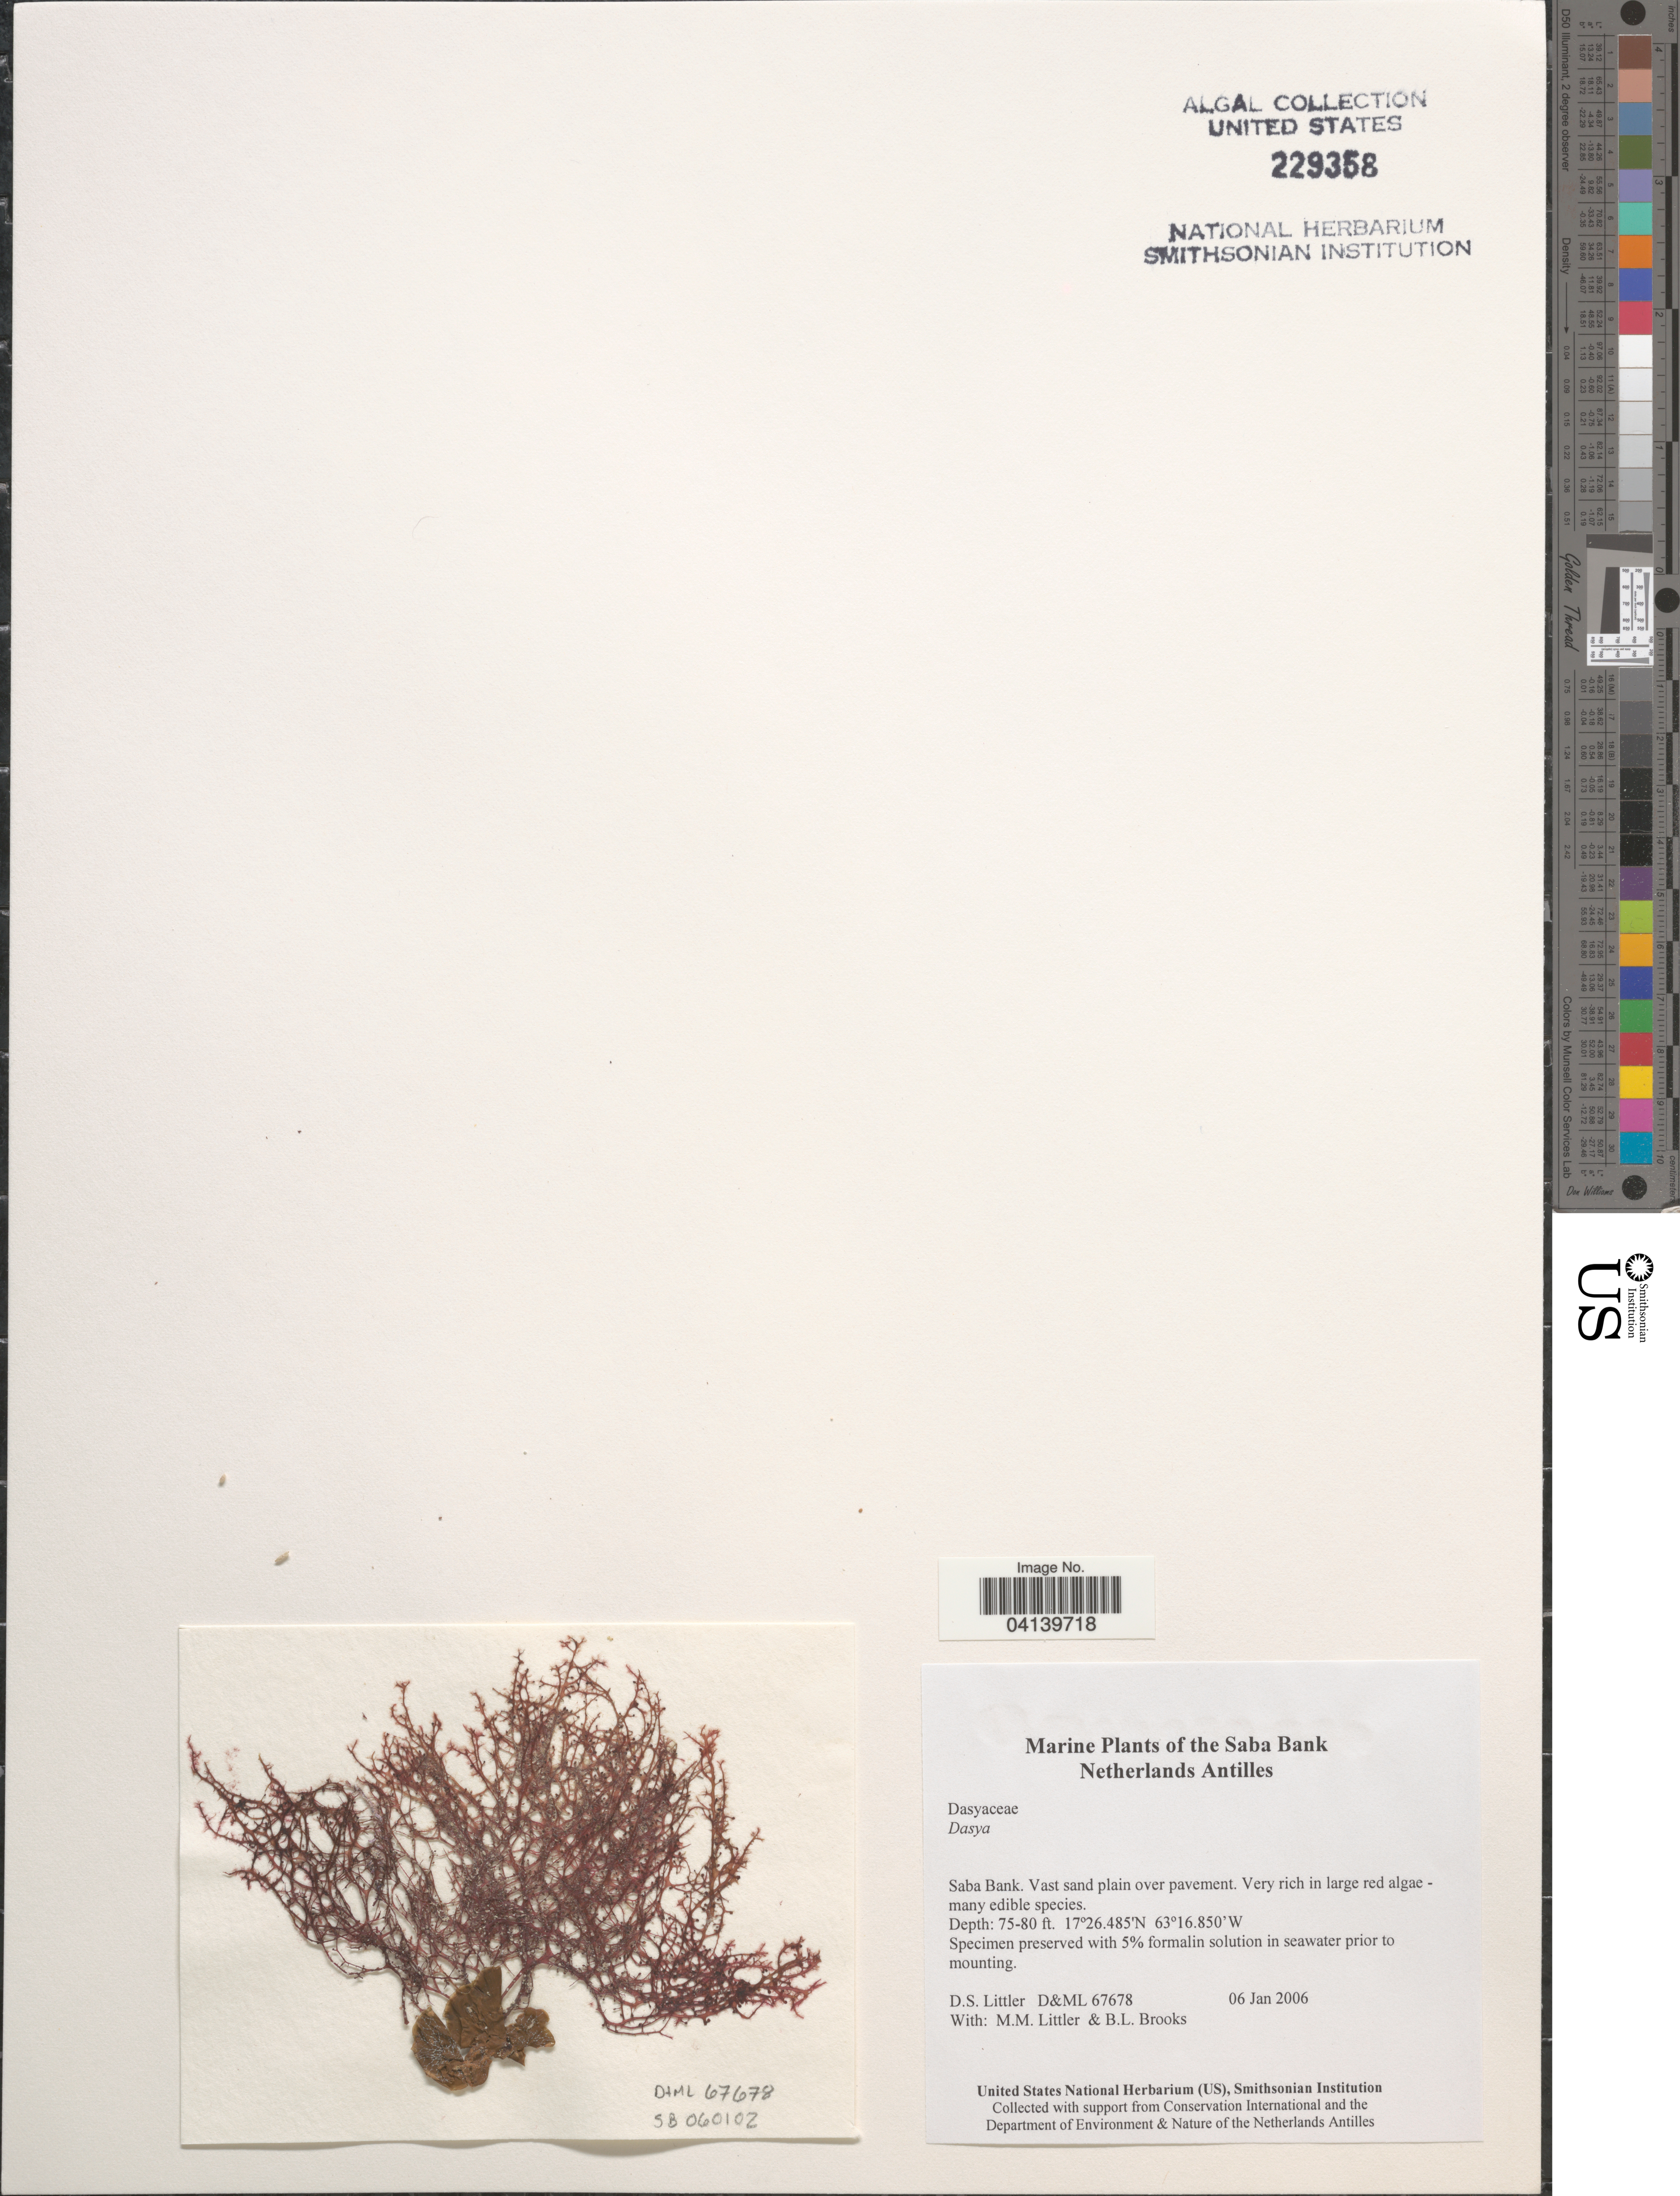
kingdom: Plantae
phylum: Rhodophyta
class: Florideophyceae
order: Ceramiales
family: Dasyaceae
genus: Dasya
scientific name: Dasya sp.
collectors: D. S. Littler & B. Brooks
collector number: D&ML 67678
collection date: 2006-01-06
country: Netherlands Antilles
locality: The Saba Bank.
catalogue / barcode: US 229358